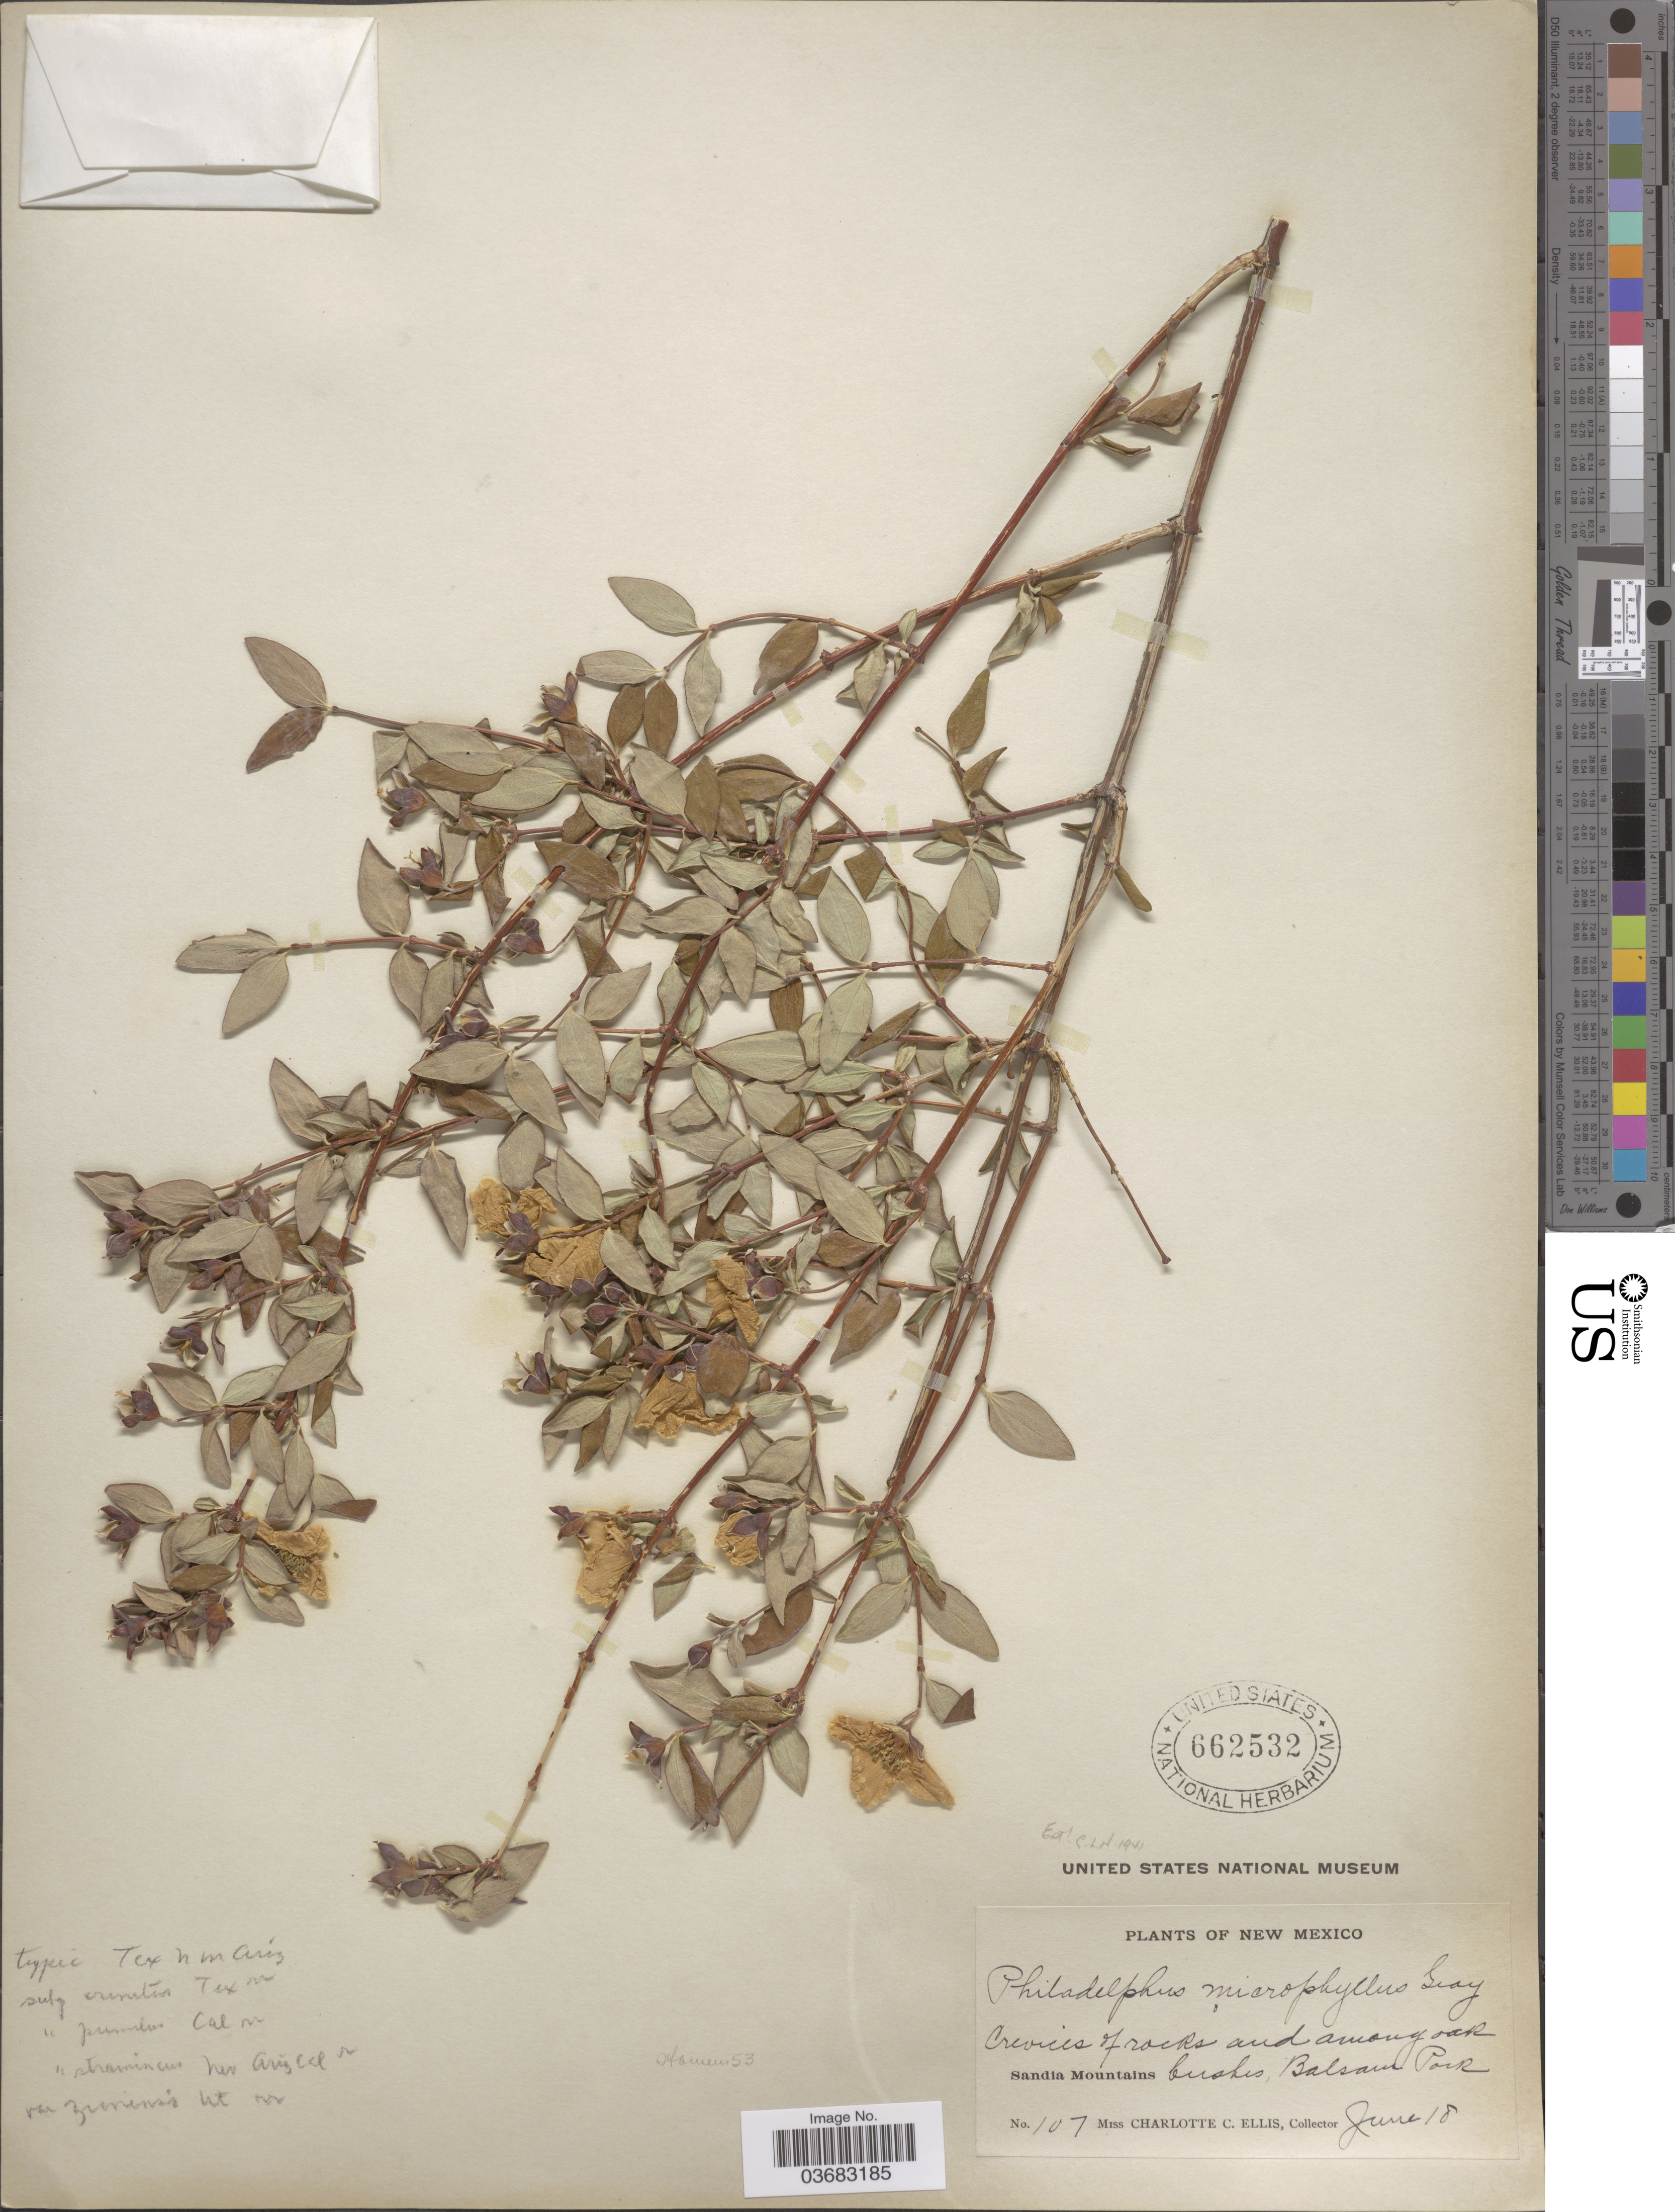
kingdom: Plantae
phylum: Tracheophyta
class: Magnoliopsida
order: Cornales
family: Hydrangeaceae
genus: Philadelphus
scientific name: Philadelphus microphyllus var. microphyllus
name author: A. Gray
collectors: C. C. Ellis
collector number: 107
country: United States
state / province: New Mexico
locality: Sandia Mountains bushes, Balsam Park.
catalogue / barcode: US 662532